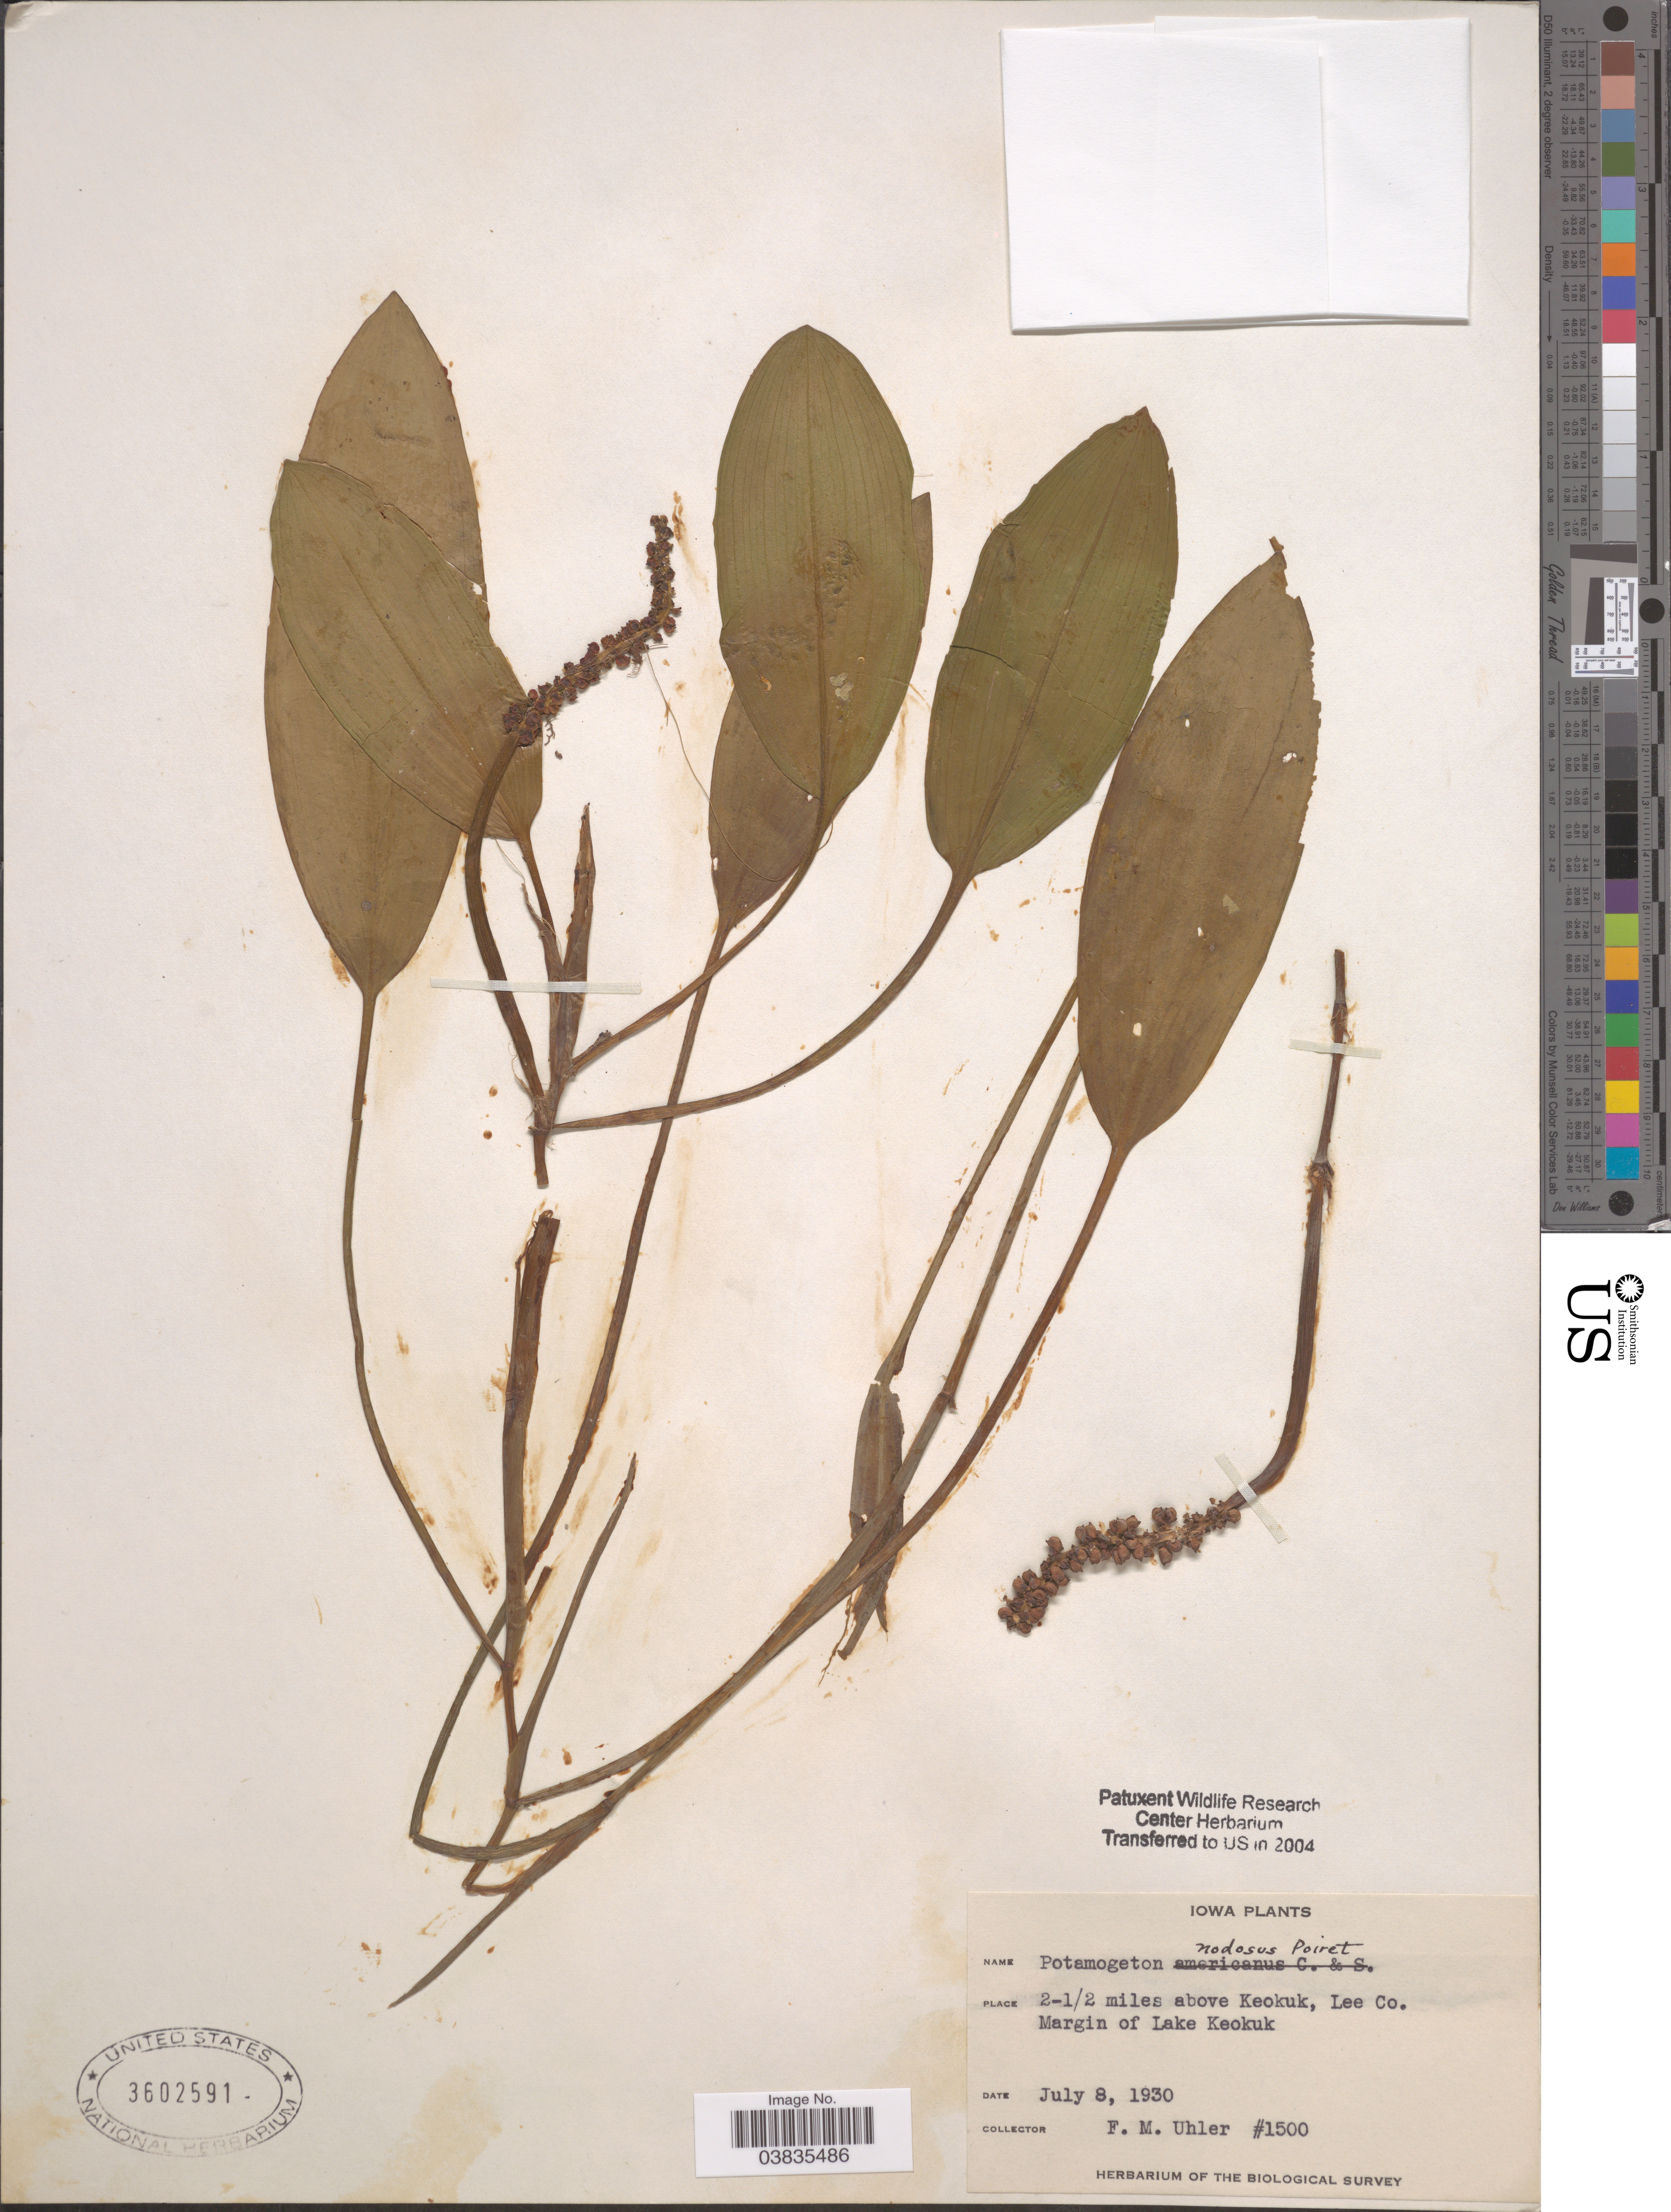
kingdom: Plantae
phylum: Tracheophyta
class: Liliopsida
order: Alismatales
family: Potamogetonaceae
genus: Potamogeton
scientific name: Potamogeton nodosus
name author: Poir.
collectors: F. M. Uhler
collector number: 1500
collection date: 1930-07-08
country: United States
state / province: Iowa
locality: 2-1/2 miles above Keokuk, Lee Co. Margin of Lake Keokuk.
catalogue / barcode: US 3602591